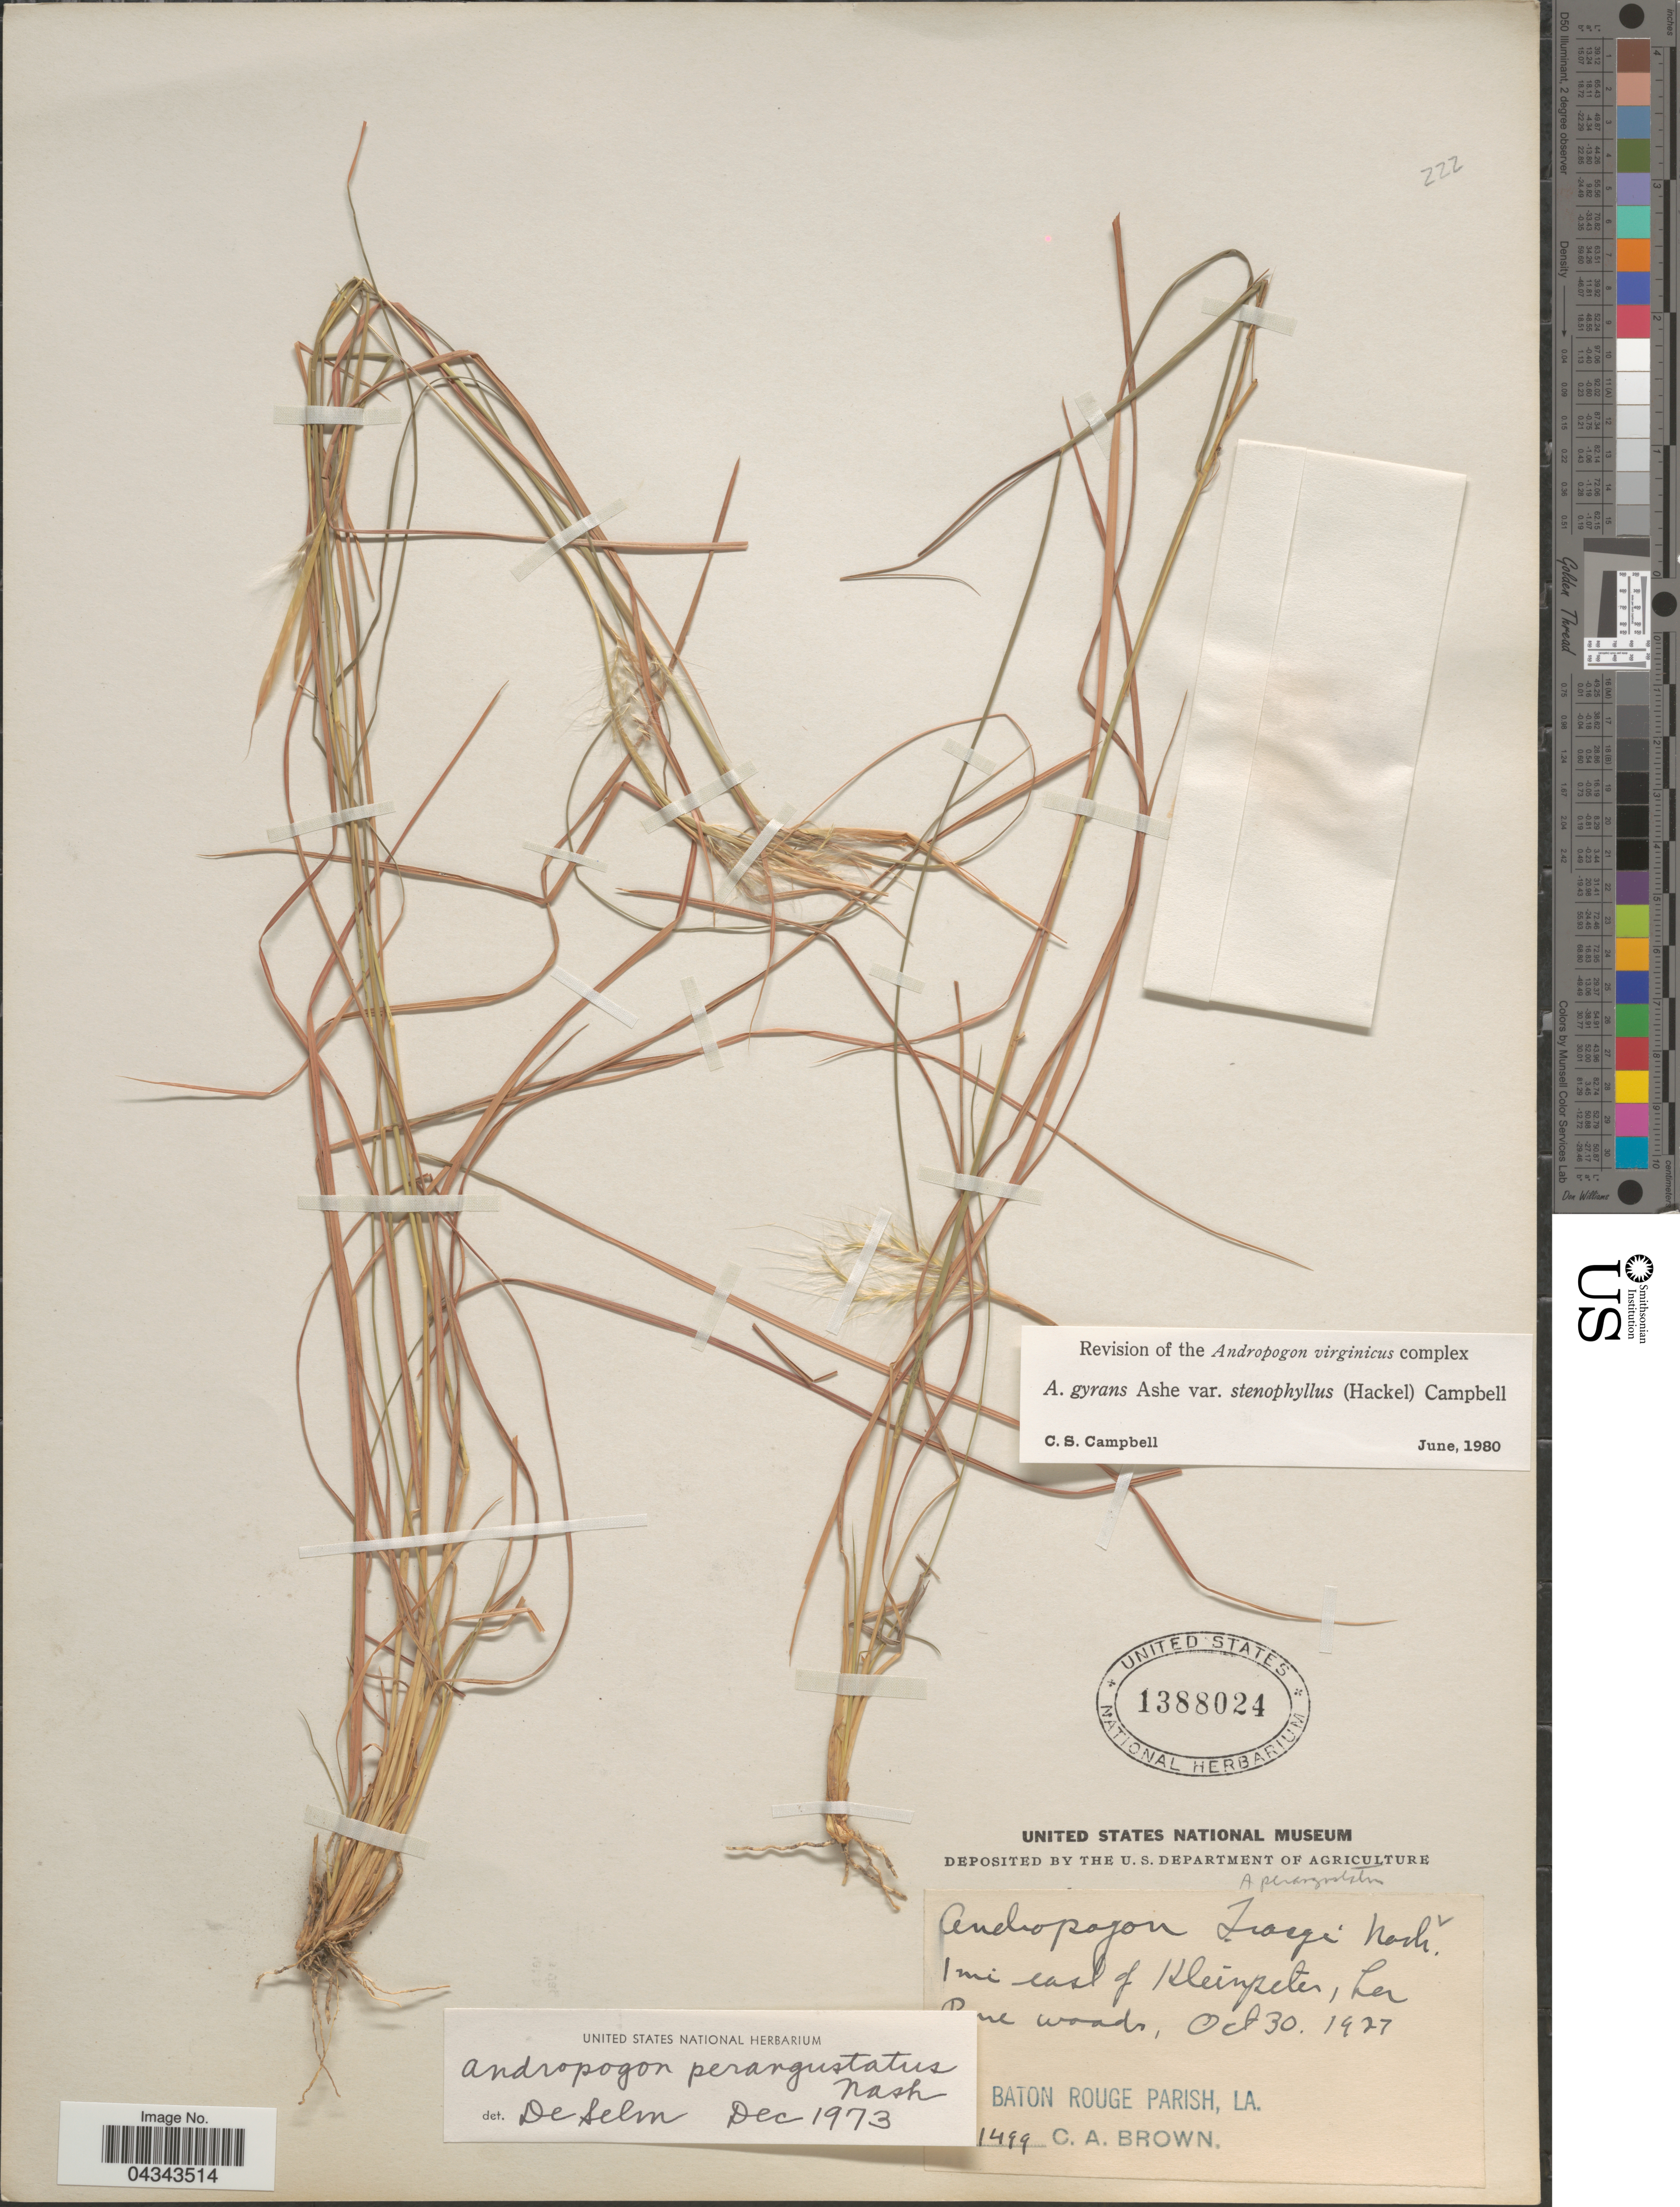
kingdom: Plantae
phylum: Tracheophyta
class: Liliopsida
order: Poales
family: Poaceae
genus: Andropogon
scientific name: Andropogon gyrans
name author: Ashe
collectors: C. A. Brown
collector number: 1499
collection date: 1927-10-30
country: United States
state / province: Louisiana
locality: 1 mi east of Kleinpeter.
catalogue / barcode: US 1388024